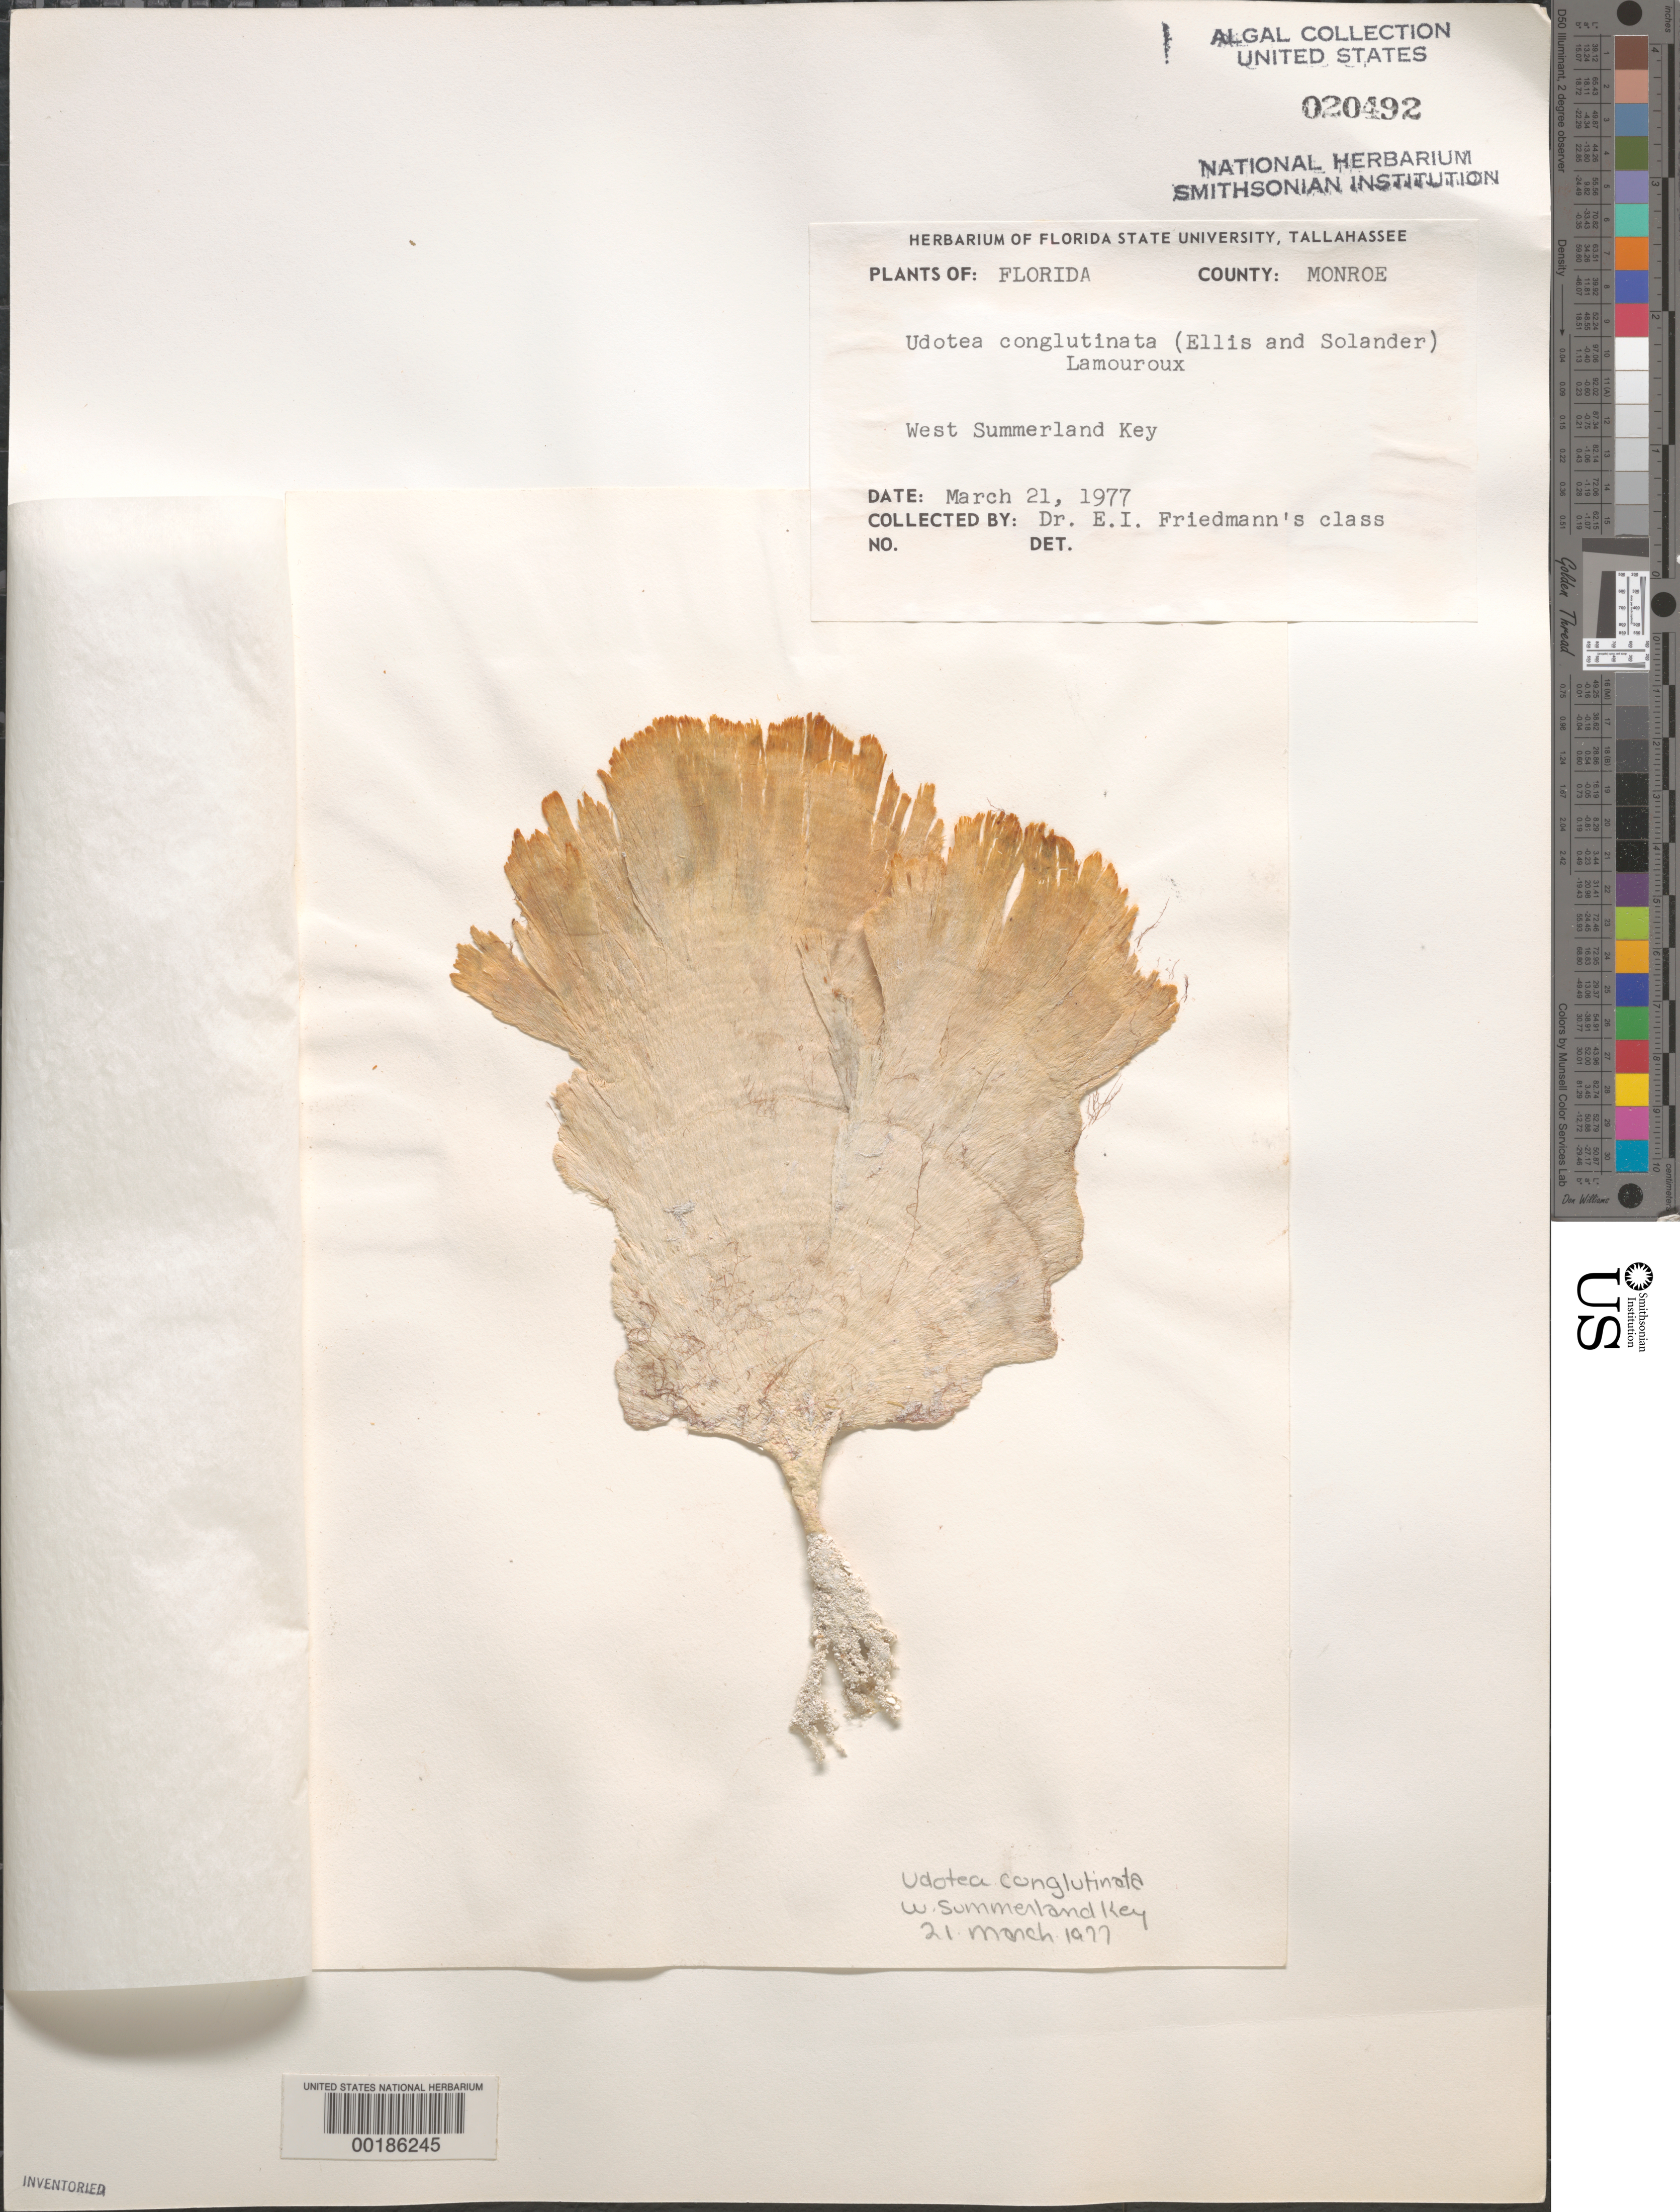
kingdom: Plantae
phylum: Chlorophyta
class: Ulvophyceae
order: Bryopsidales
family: Udoteaceae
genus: Udotea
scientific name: Udotea conglutinata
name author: (Ellis & Sol.) J.V.Lamouroux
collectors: E. Friedmann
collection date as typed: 21 Mar 1977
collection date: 1977-03-21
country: United States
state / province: Florida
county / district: Monroe County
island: West Summerland Key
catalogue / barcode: US 20492